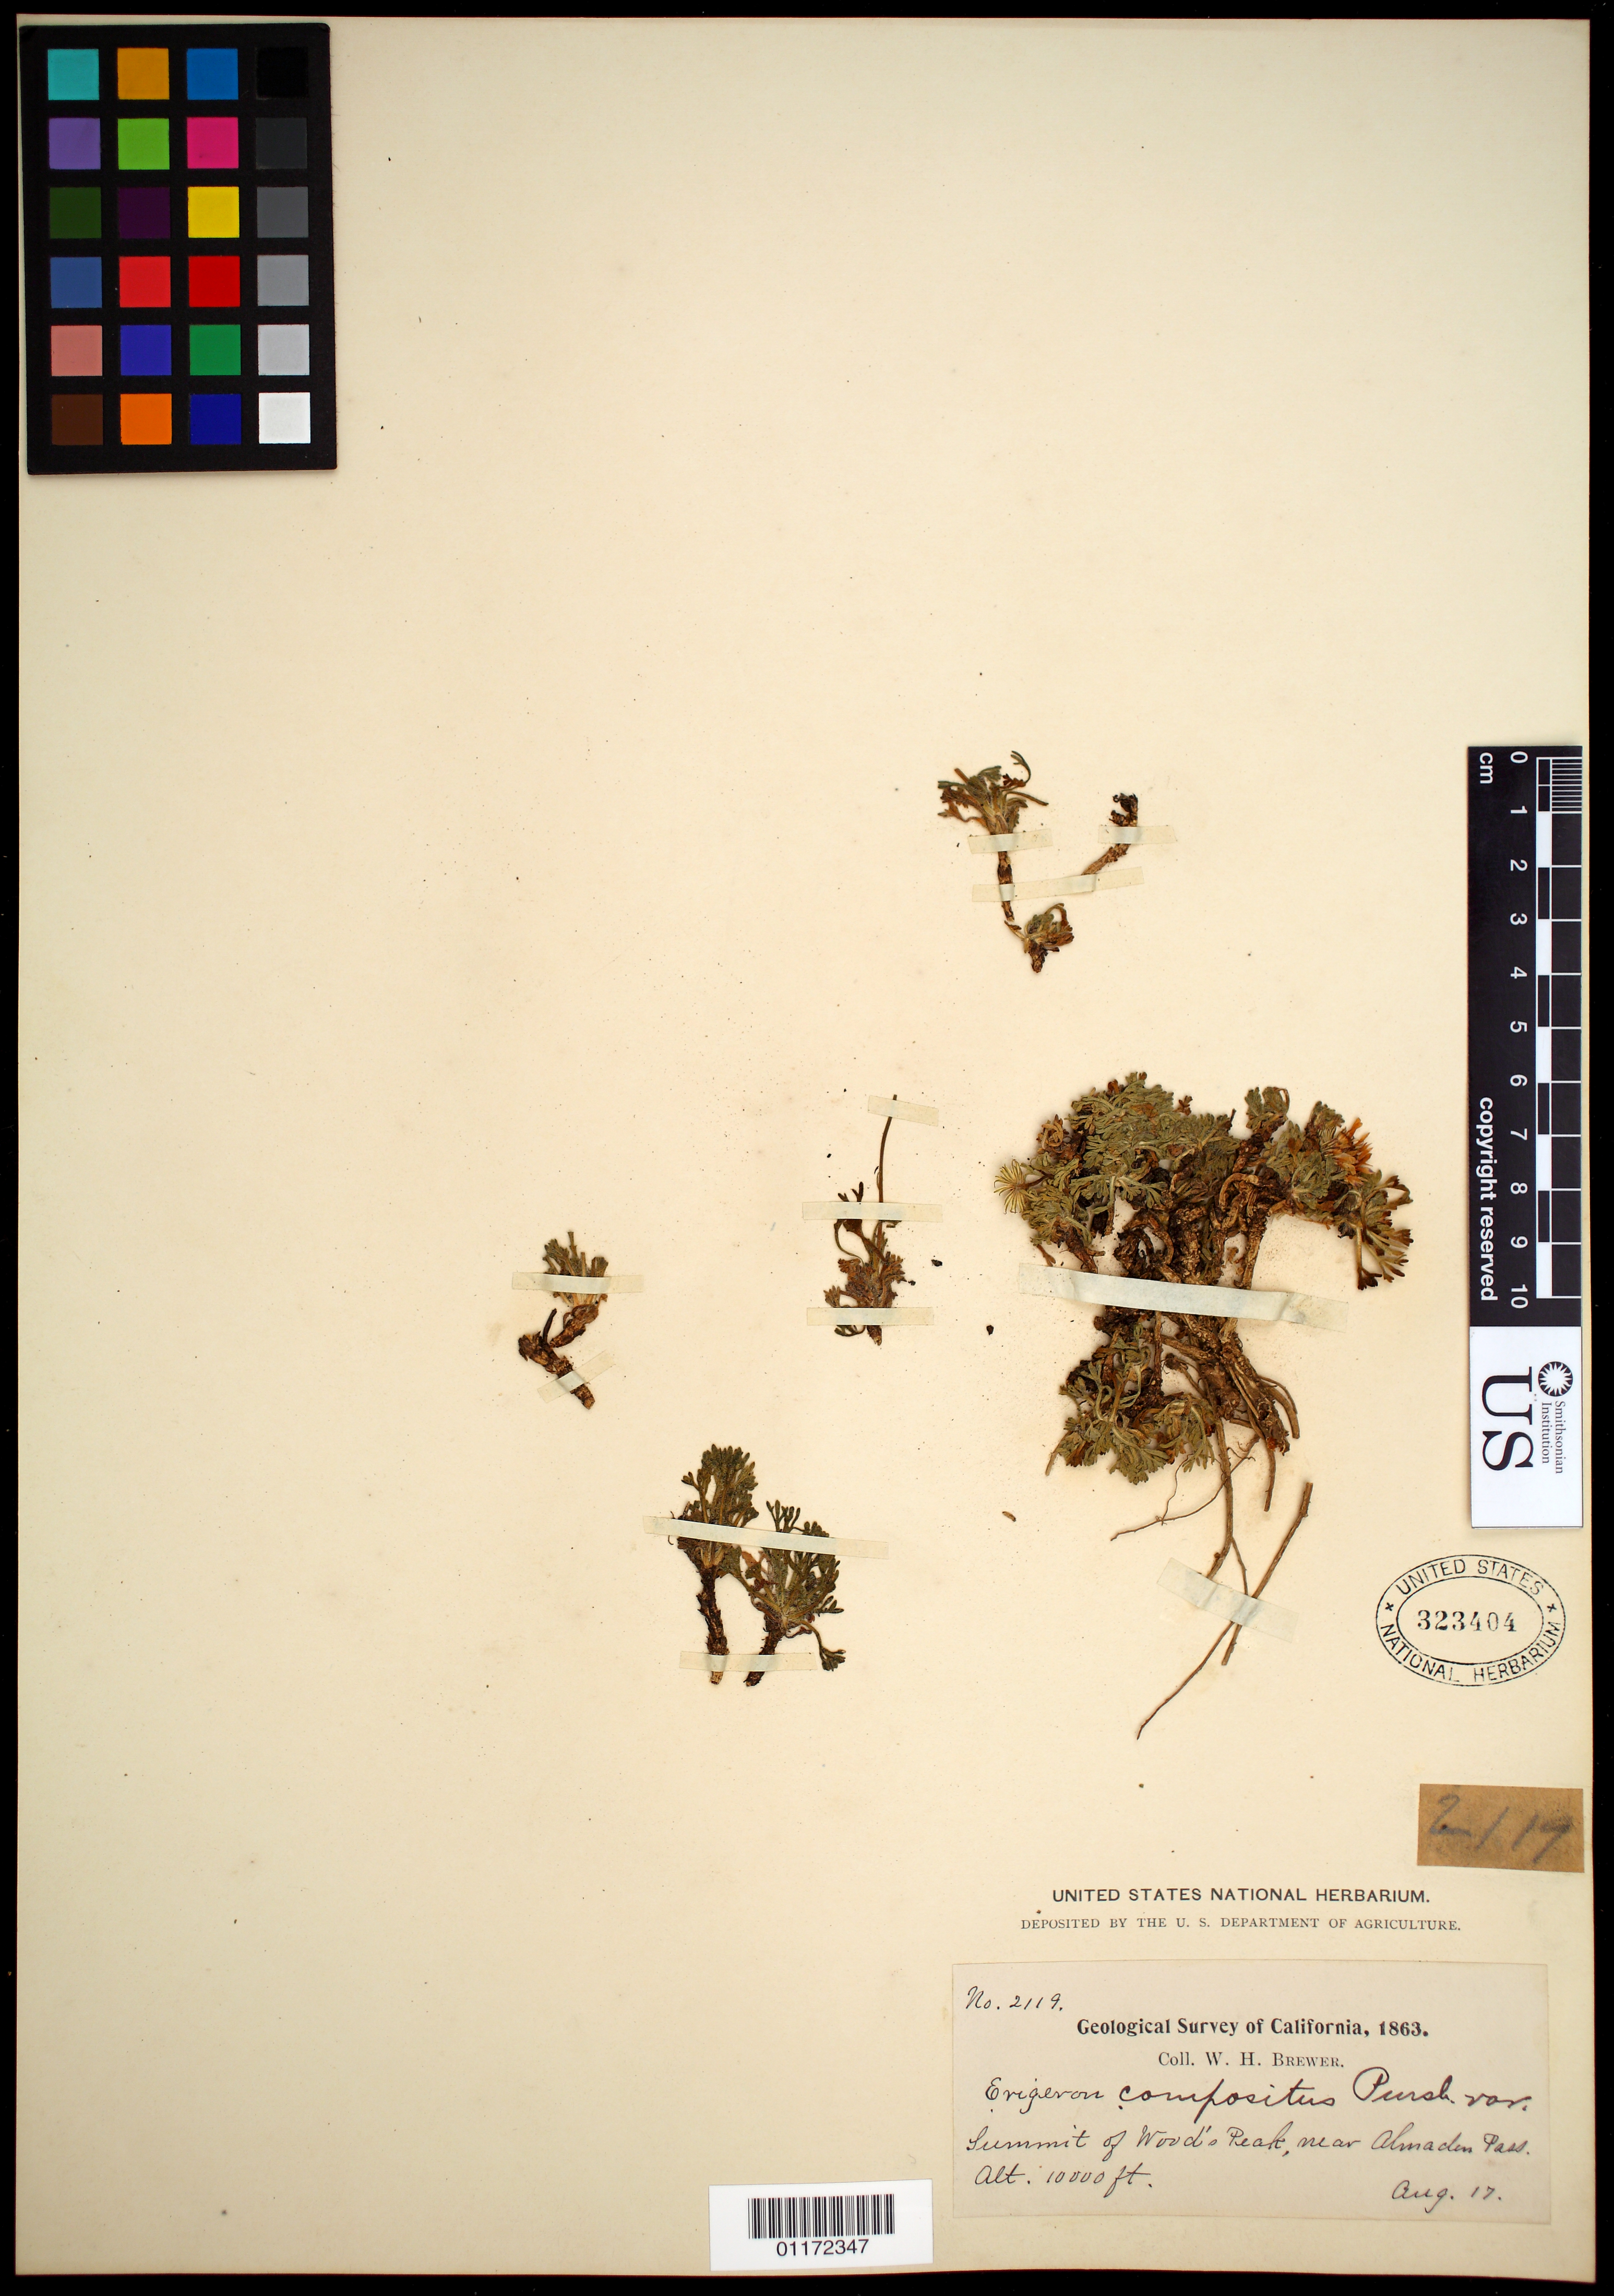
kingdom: Plantae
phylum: Tracheophyta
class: Magnoliopsida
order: Asterales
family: Asteraceae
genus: Erigeron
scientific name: Erigeron compositus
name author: Pursh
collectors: W. H. Brewer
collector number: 2119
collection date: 1863-08-17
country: United States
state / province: California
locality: Summit of Wood's Peak, near Almaden Pass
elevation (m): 3048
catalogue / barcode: US 323404